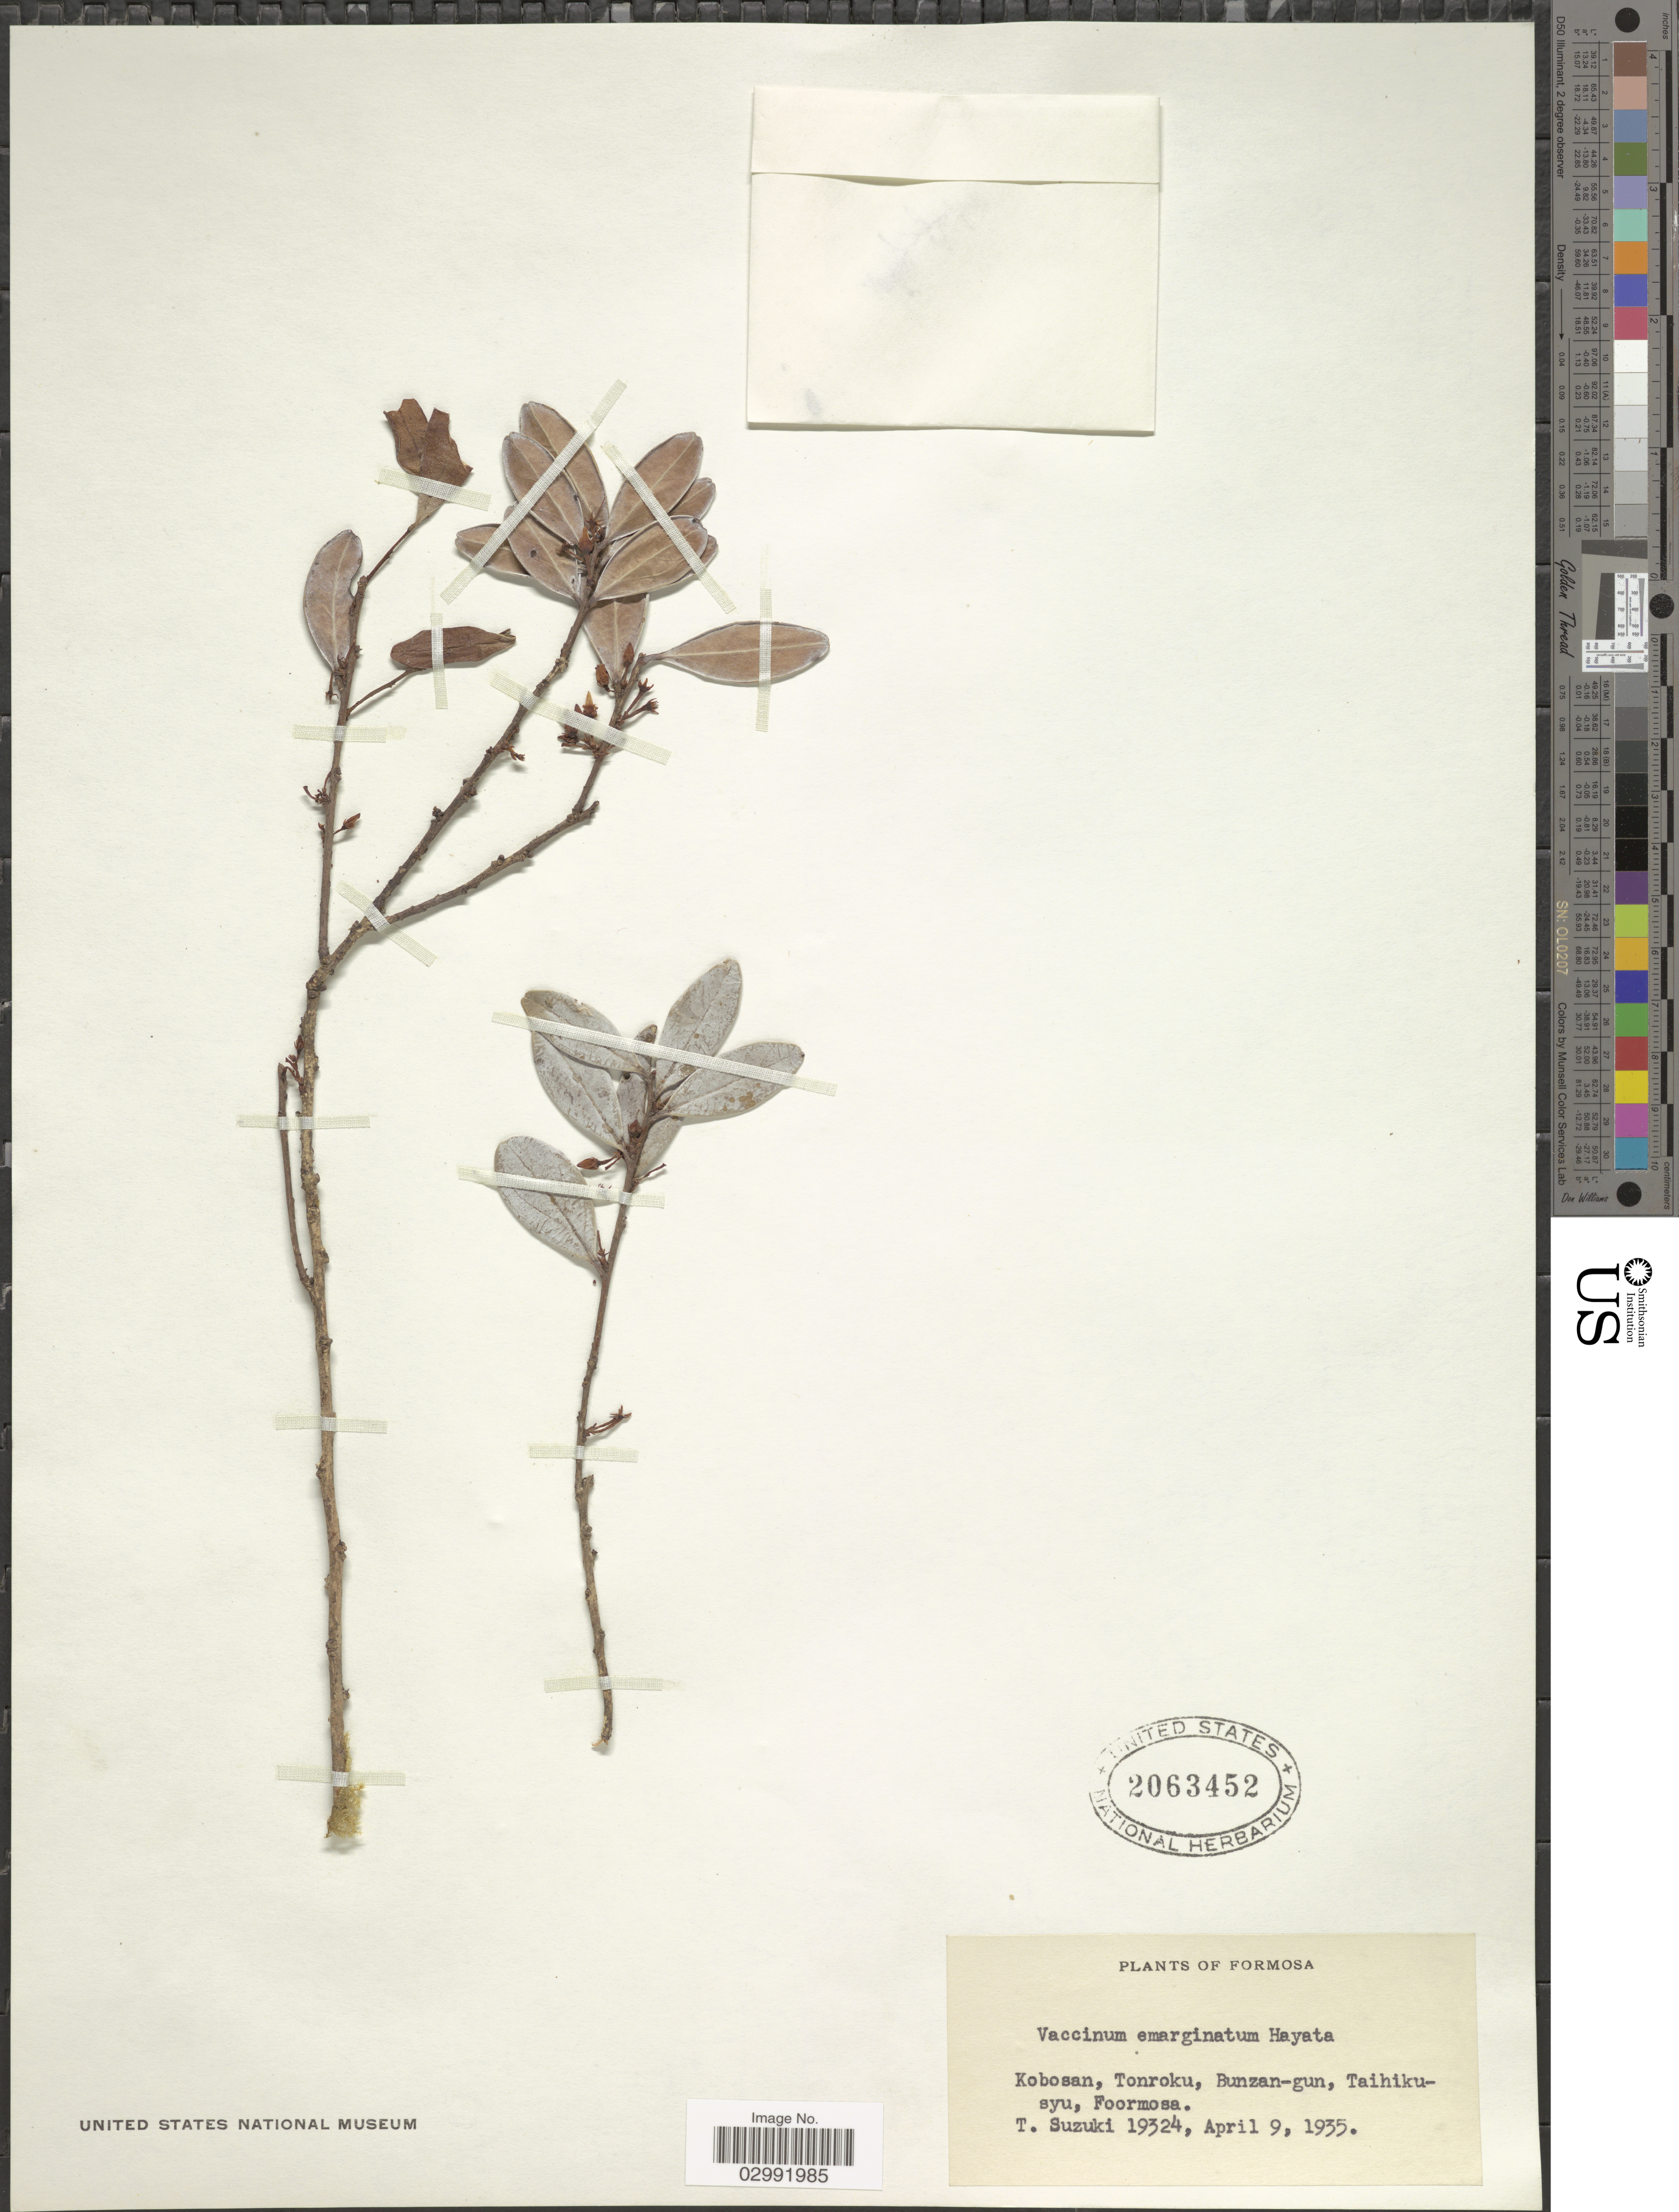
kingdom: Plantae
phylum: Tracheophyta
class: Magnoliopsida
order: Ericales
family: Ericaceae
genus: Vaccinium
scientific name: Vaccinium emarginatum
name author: Hayata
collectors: T. Suzuki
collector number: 19324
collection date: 1935-04-09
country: Taiwan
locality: Kobosan, Tonroku, Bunzan-gun, Taihiku-syu, Formosa.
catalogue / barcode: US 2063452